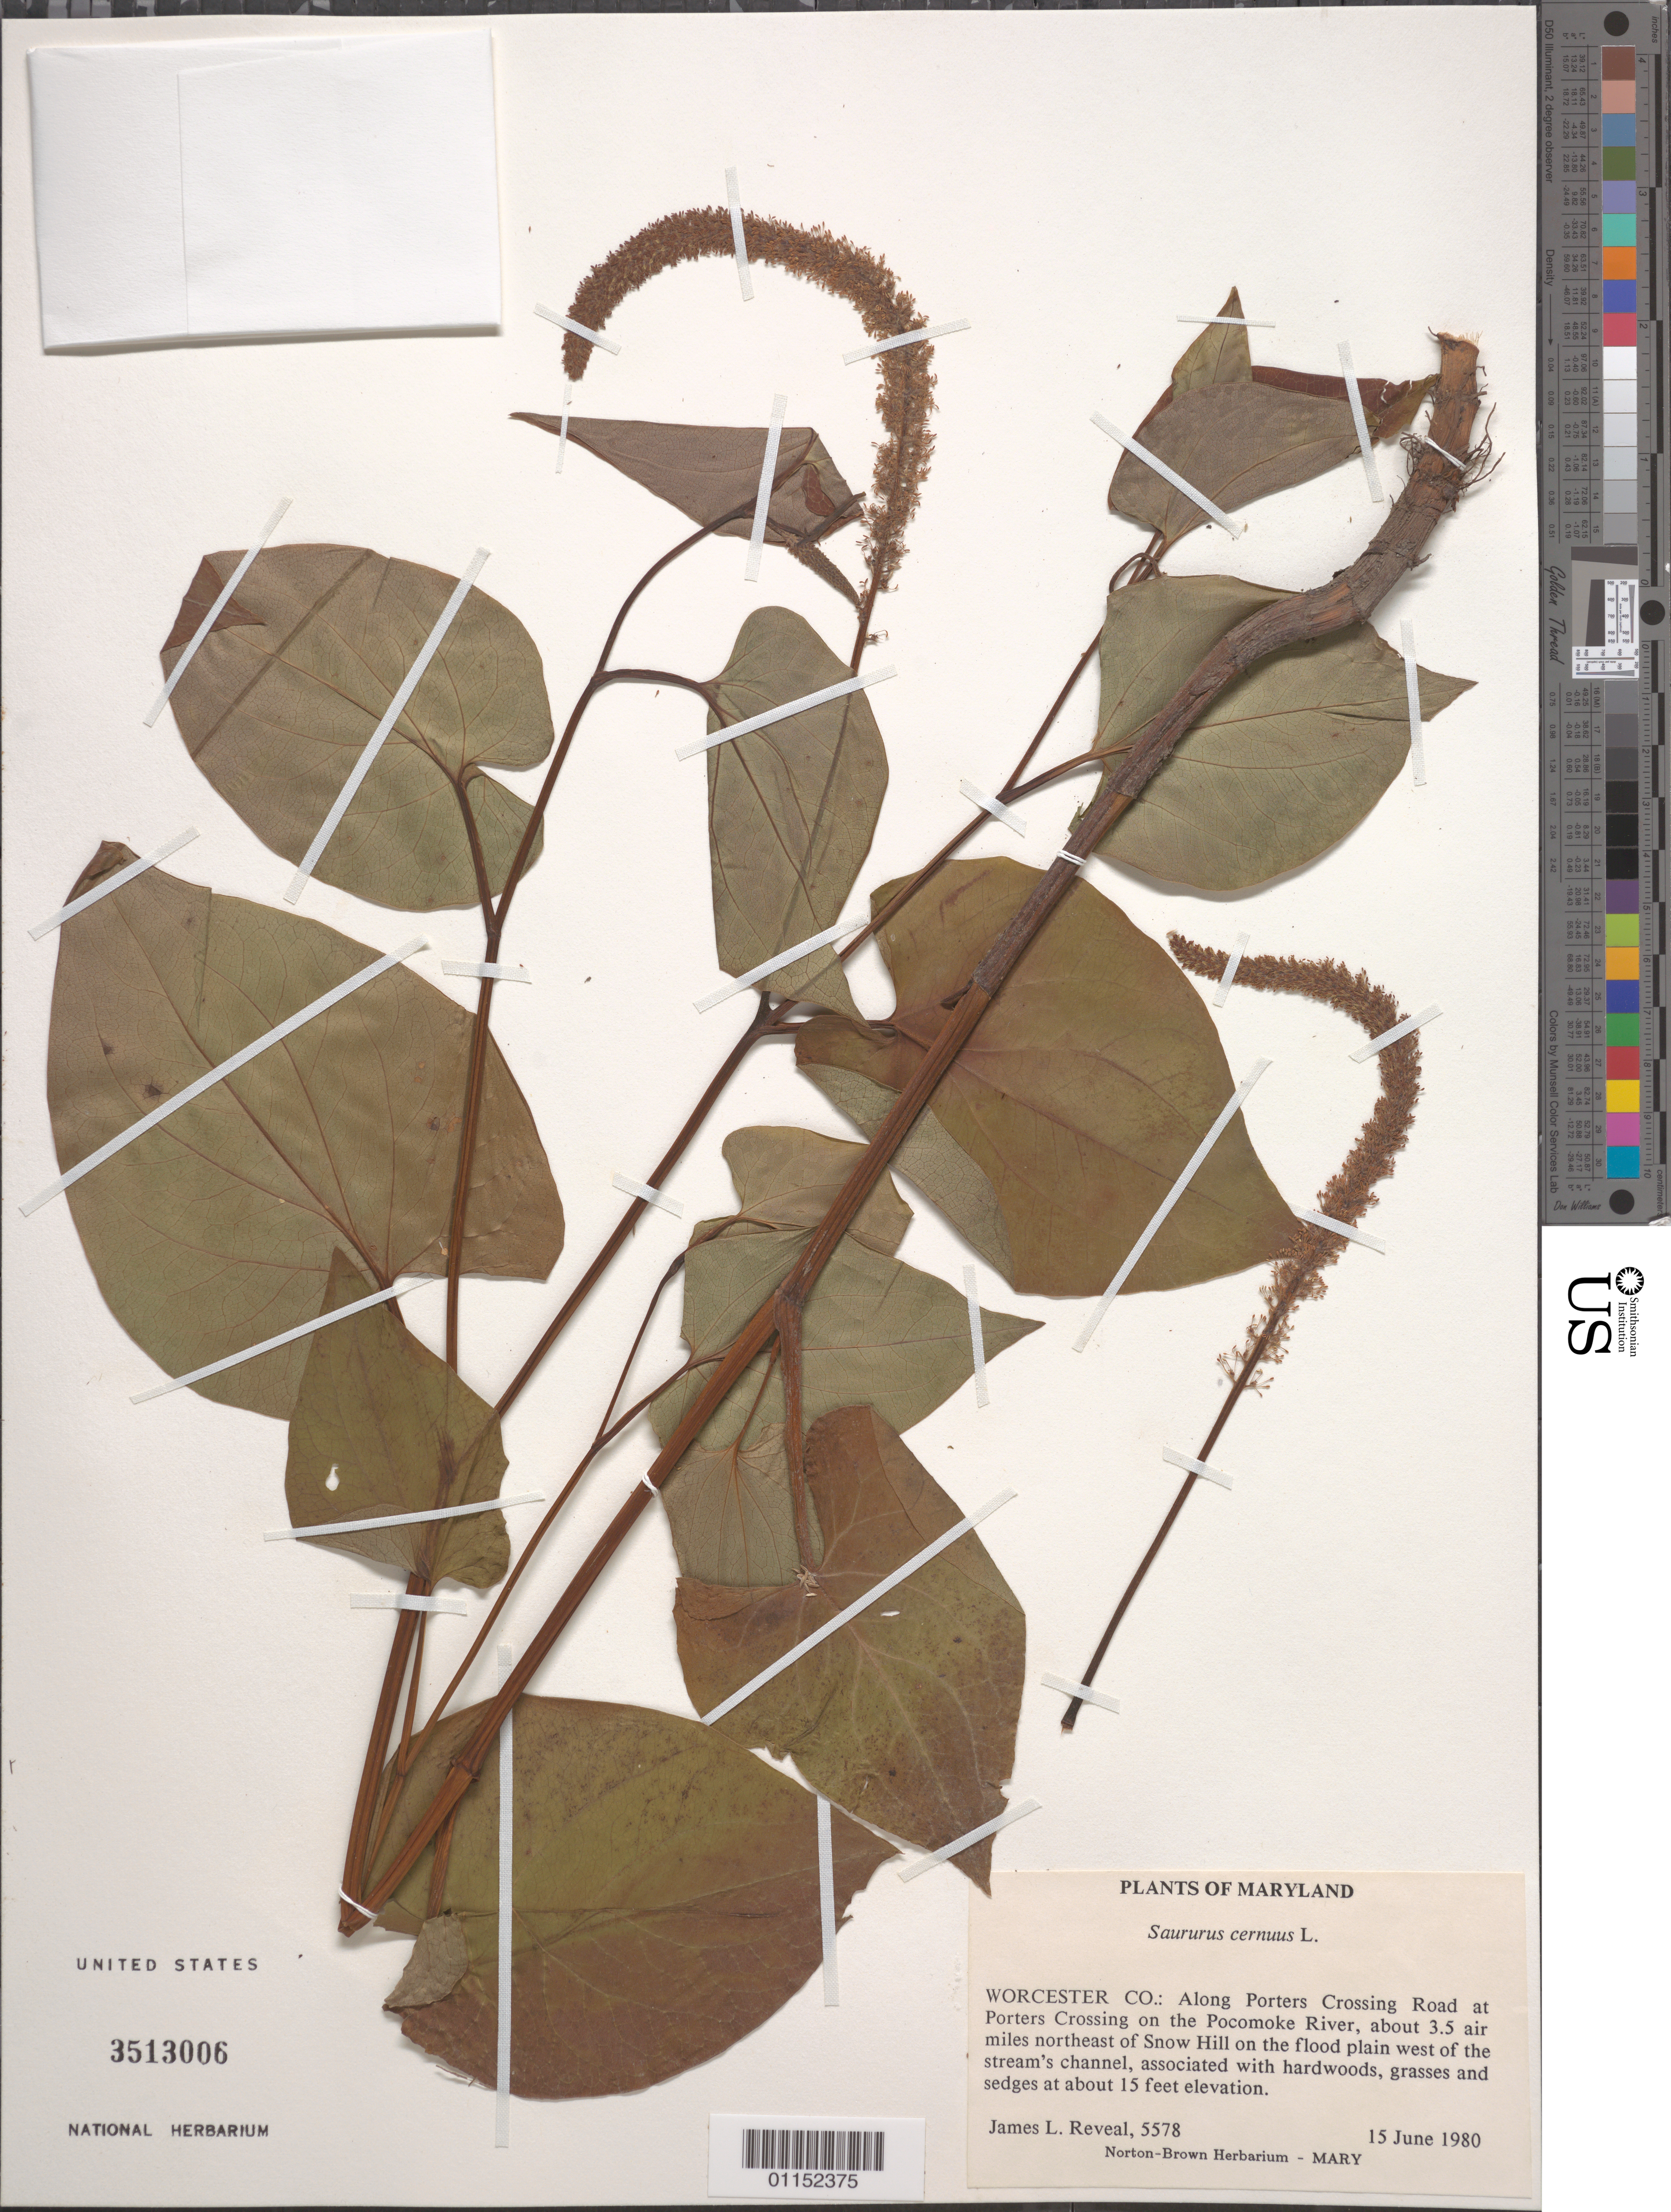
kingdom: Plantae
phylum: Tracheophyta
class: Magnoliopsida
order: Piperales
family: Saururaceae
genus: Saururus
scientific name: Saururus cernuus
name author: L.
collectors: J. L. Reveal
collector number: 5578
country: United States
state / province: Maryland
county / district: Worcester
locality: Along Porters Crossing on the Pocomoke River, 3 miles NE of Snow Hill on flood pain W of the stream's channel.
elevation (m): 5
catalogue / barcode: US 3513006